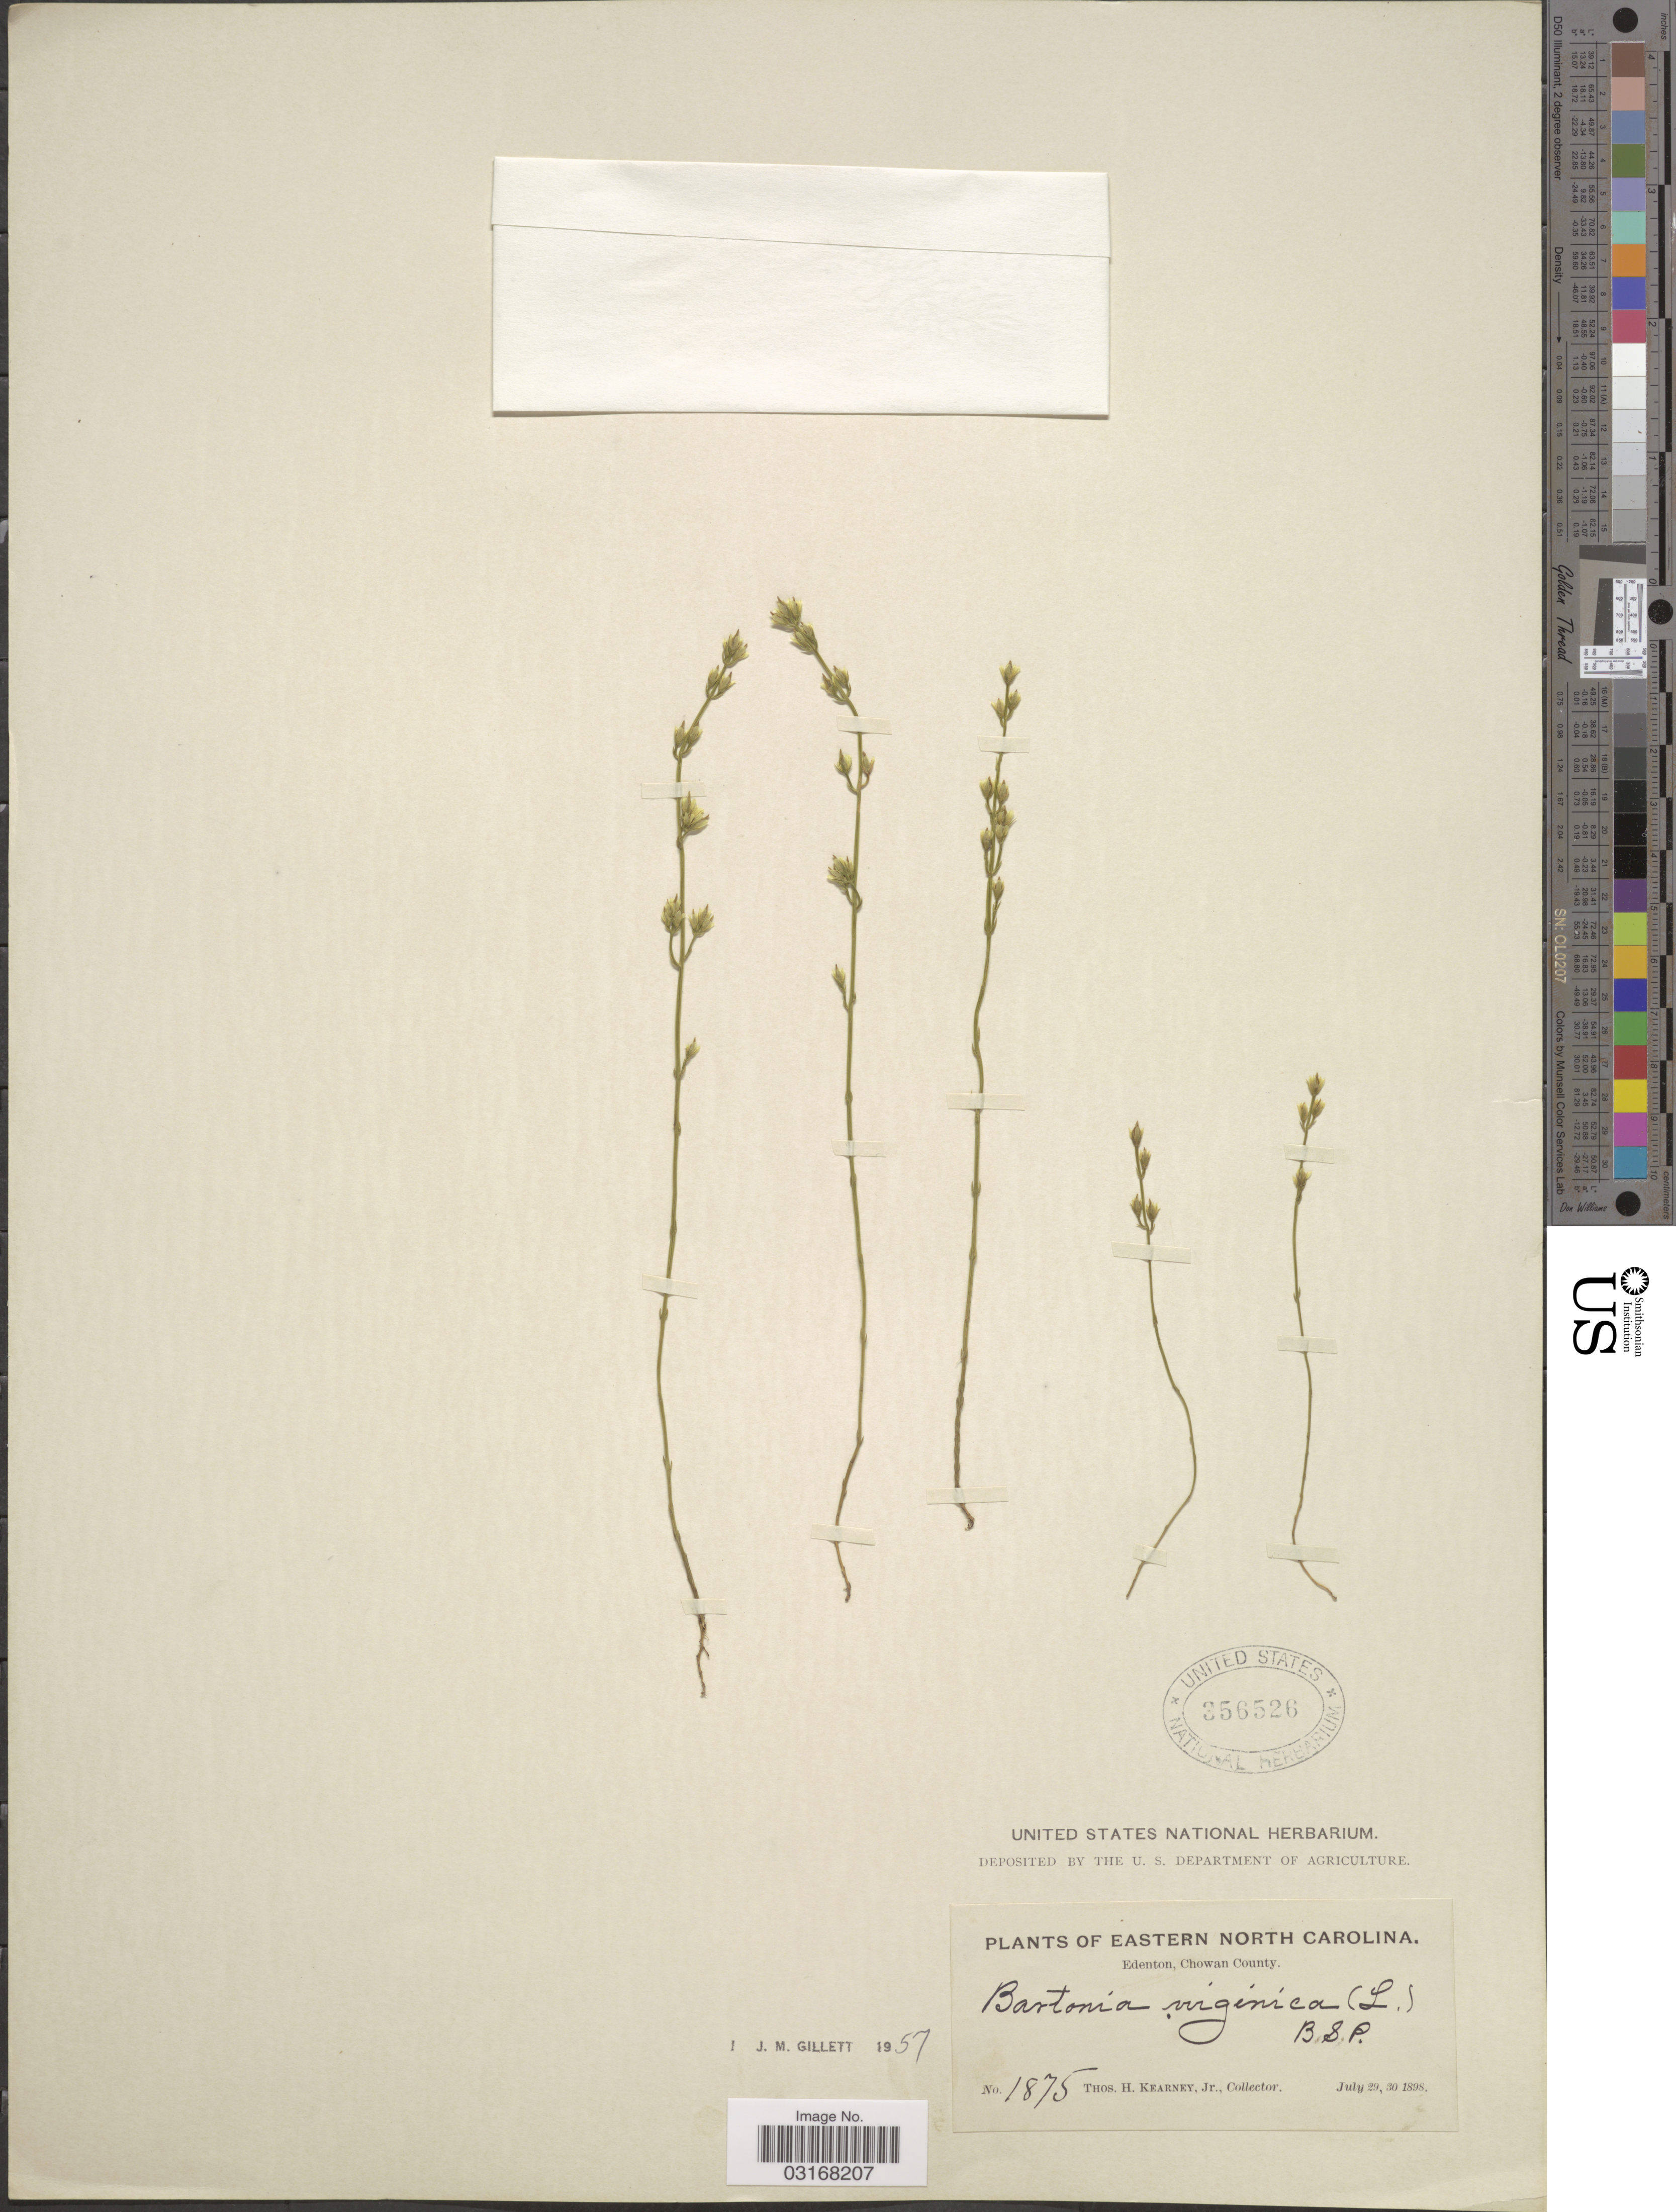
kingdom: Plantae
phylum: Tracheophyta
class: Magnoliopsida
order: Gentianales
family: Gentianaceae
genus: Bartonia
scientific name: Bartonia virginica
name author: (L.) Britton, Stearns & Poggenb.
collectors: T. H. Kearney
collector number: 1875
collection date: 1898-07-29/1898-07-30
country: United States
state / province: North Carolina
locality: Eastern North Carolina. Edenton, Chowan County.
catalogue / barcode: US 356526